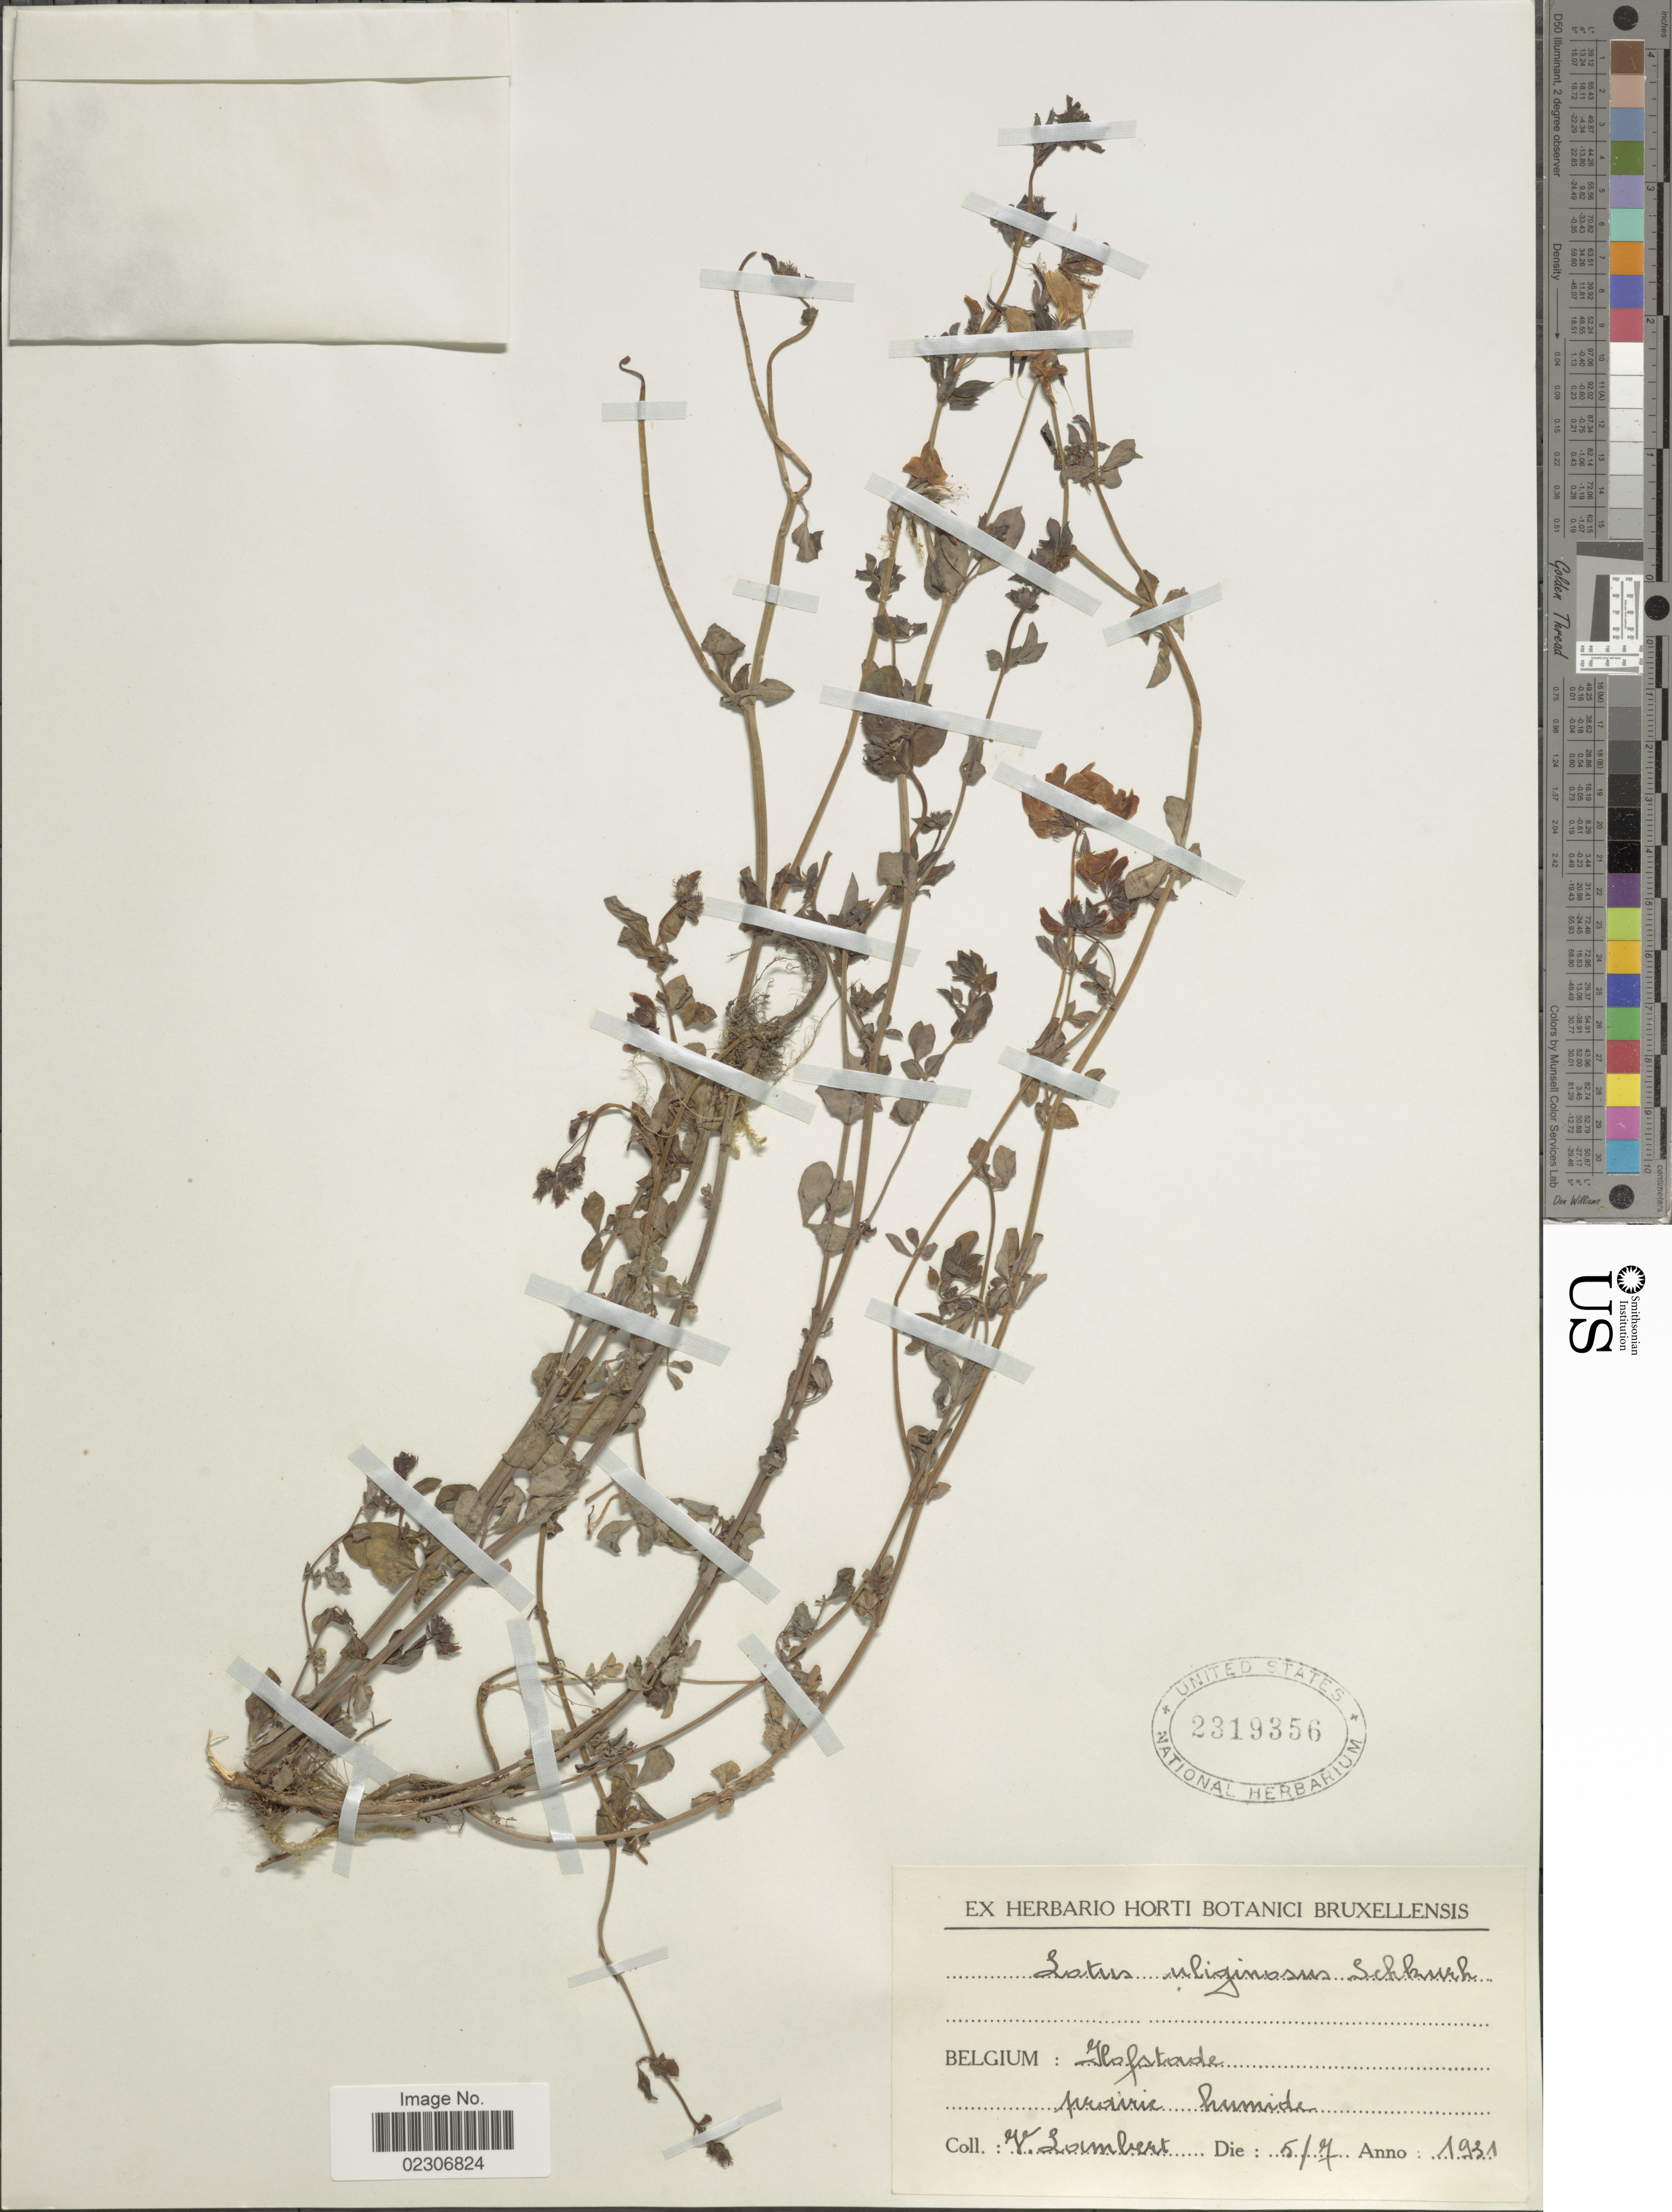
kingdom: Plantae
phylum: Tracheophyta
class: Magnoliopsida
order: Fabales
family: Fabaceae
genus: Lotus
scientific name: Lotus uliginosus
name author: Schkuhr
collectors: V. Lambert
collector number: s,n.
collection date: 1931-07-05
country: Belgium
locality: Belgium: Hostade, prairie humide.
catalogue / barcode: US 2319356